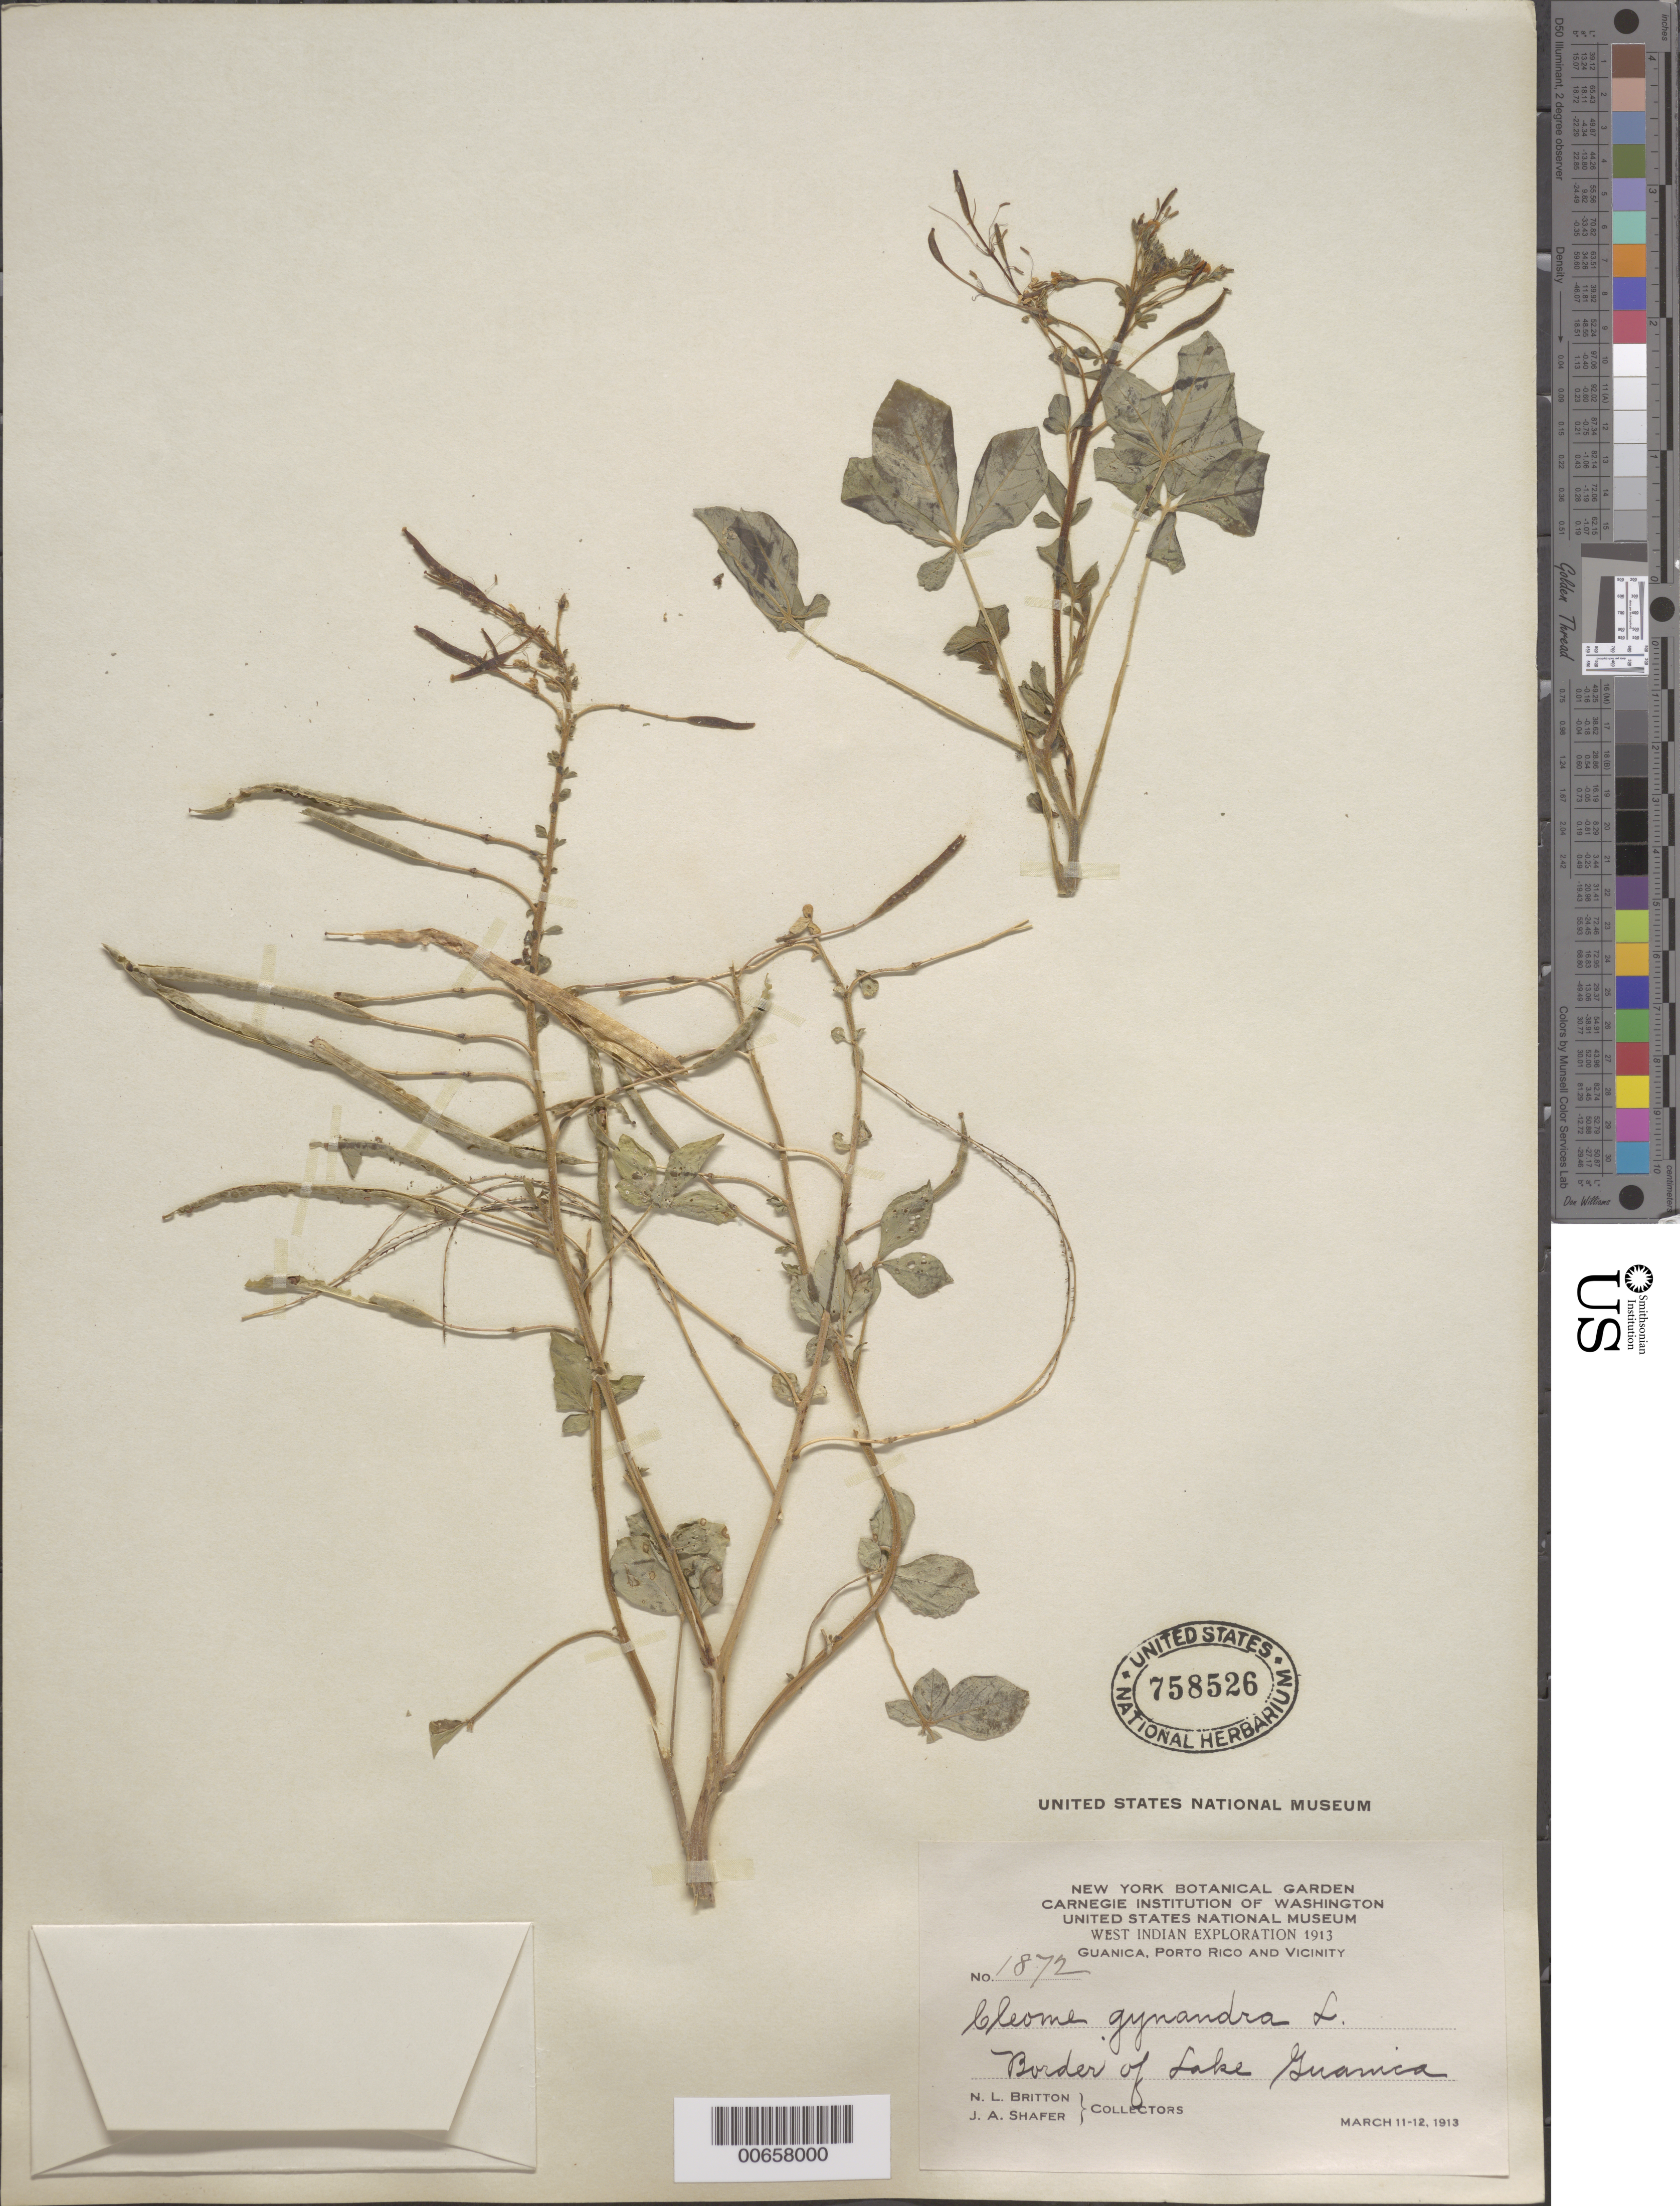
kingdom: Plantae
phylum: Tracheophyta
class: Magnoliopsida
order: Brassicales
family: Cleomaceae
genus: Gynandropsis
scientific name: Gynandropsis gynandra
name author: (L.) Briq.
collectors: N. Britton & J. A. Shafer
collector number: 1872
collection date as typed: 11 Mar 1913 to 12 Mar 1913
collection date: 1913-03-11/1913-03-12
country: Puerto Rico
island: Greater Antilles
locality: Guanica, border of Lake Guanica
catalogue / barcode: US 758526